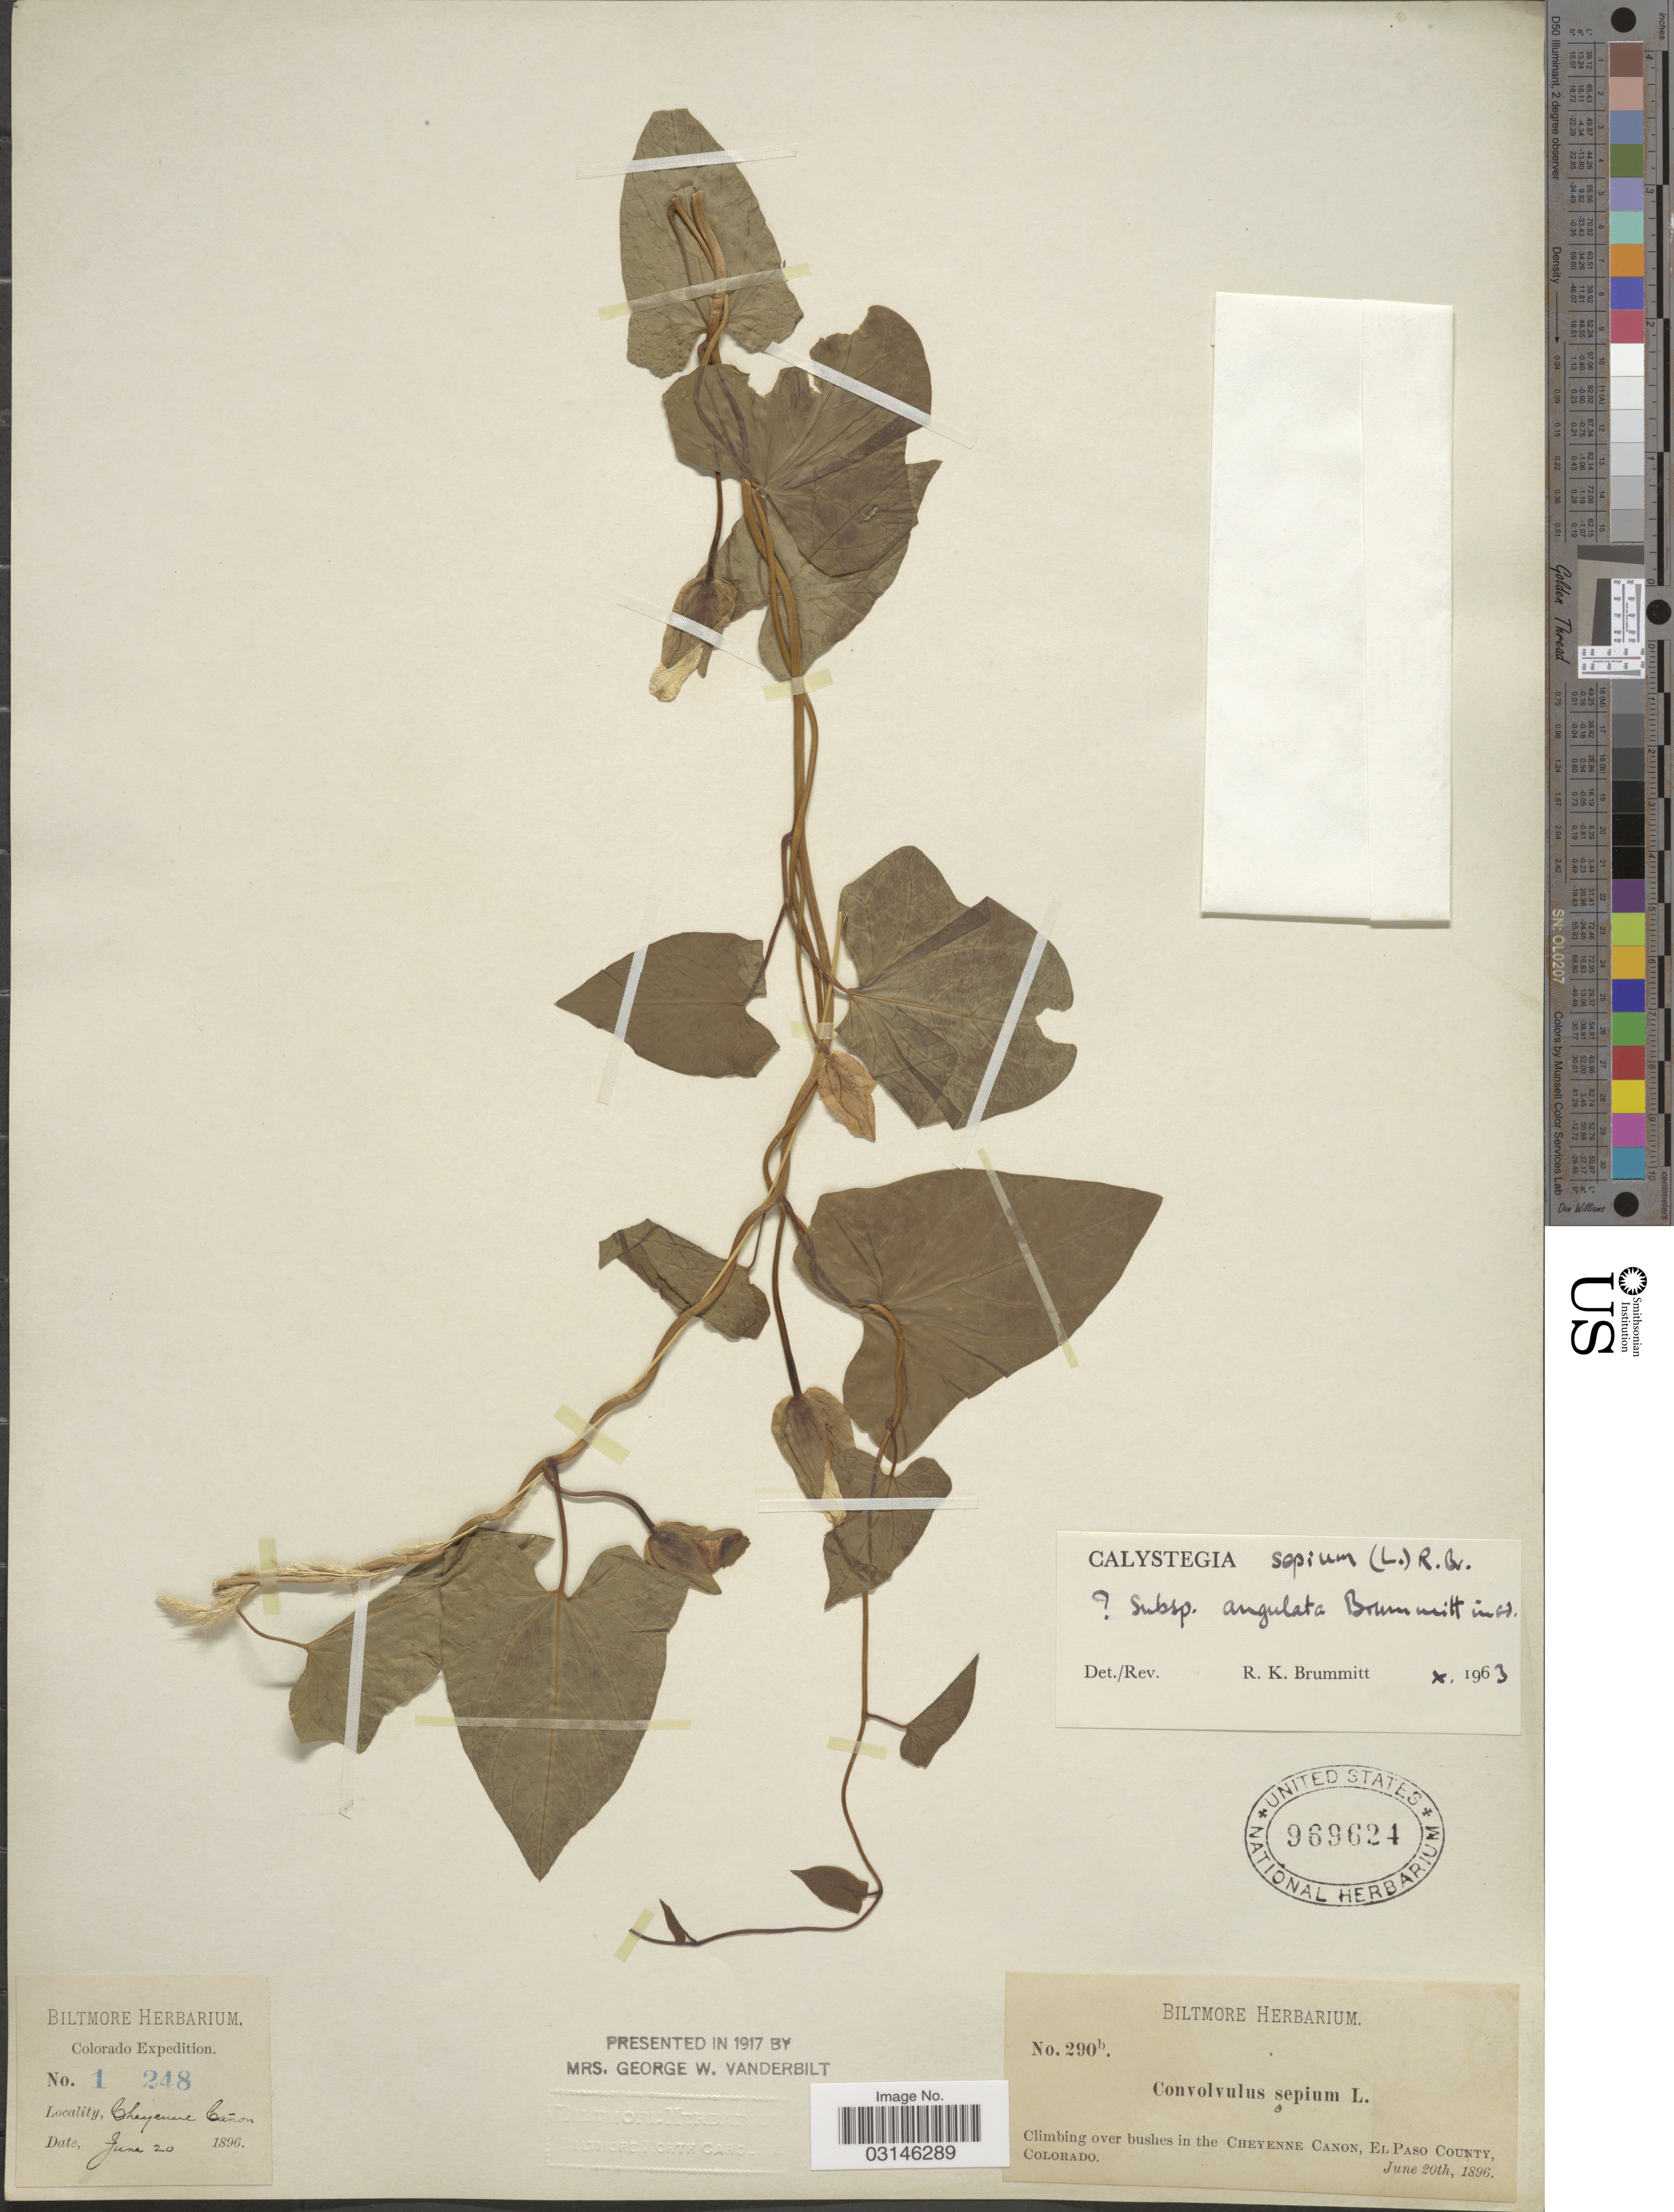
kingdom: Plantae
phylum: Tracheophyta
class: Magnoliopsida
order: Solanales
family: Convolvulaceae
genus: Calystegia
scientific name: Calystegia sepium subsp. angulata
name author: Brummitt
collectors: ex herb. Biltmore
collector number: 1248/290b*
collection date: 1896-06-20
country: United States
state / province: Colorado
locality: Climbing over bushes in the Cheyenne Canon, El Paso County.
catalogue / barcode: US 969624